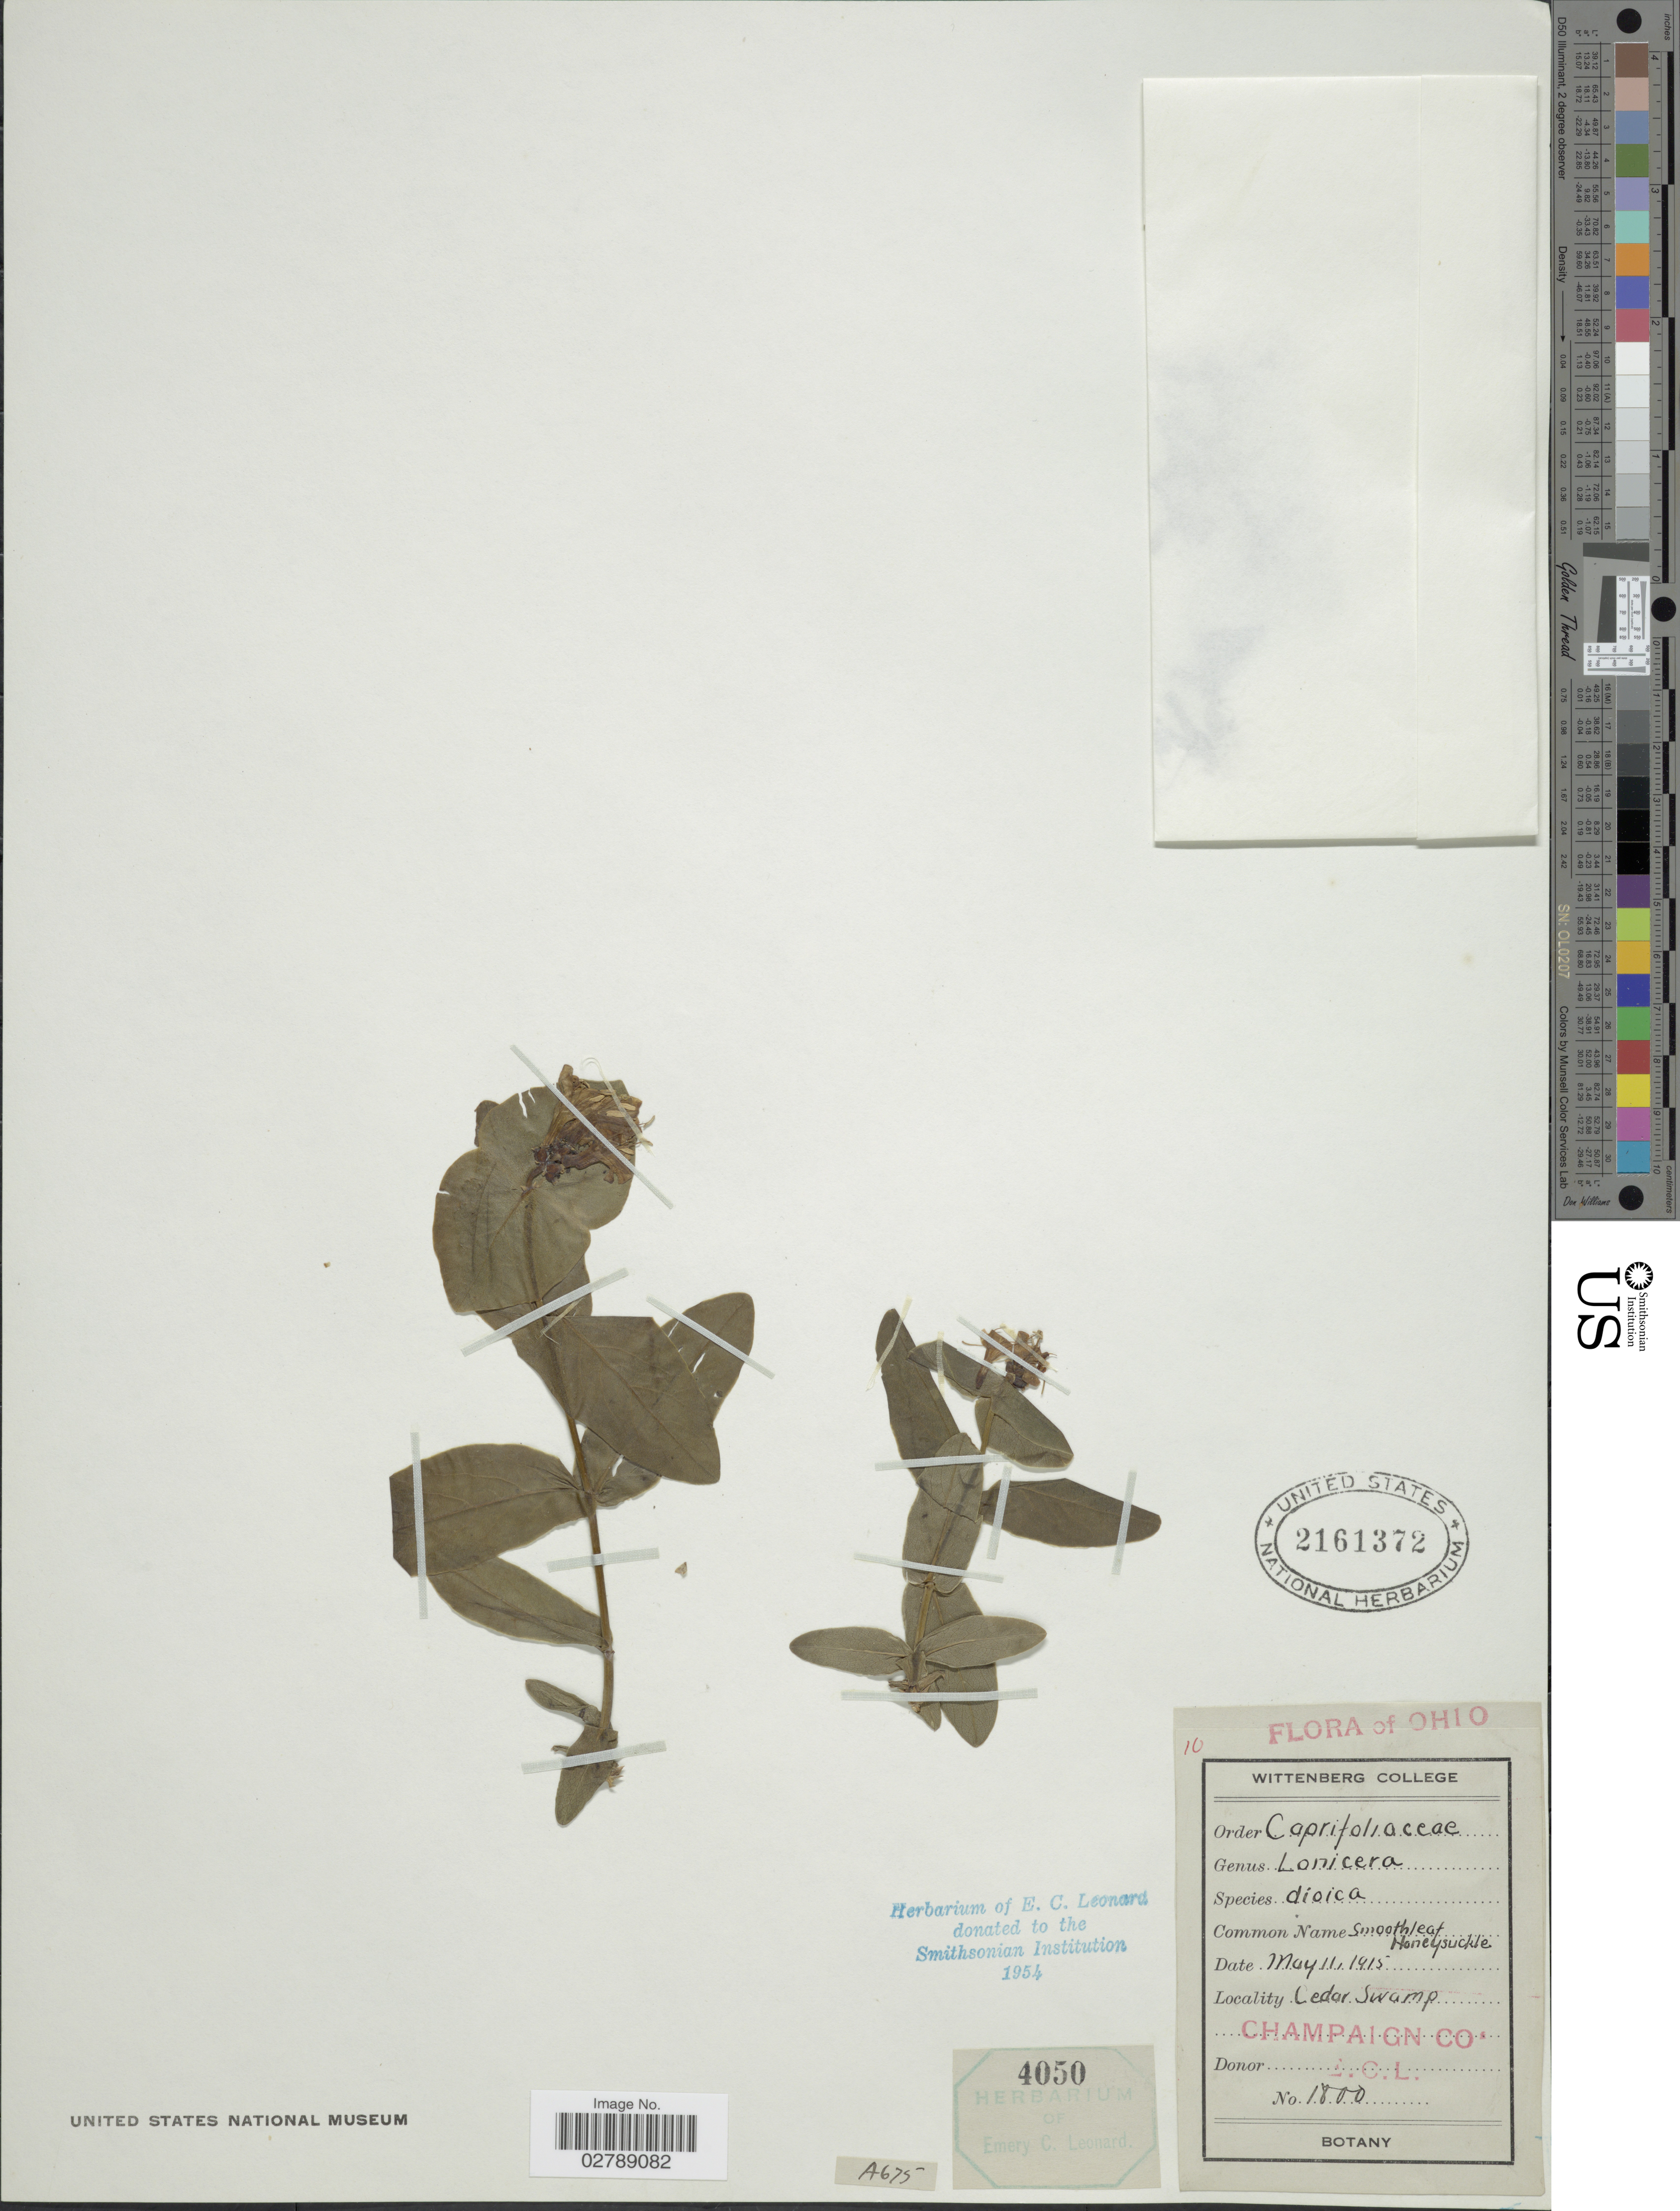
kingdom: Plantae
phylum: Tracheophyta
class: Magnoliopsida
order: Dipsacales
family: Caprifoliaceae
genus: Lonicera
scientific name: Lonicera dioica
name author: L.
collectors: E. C. Leonard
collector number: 1800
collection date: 1915-05-11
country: United States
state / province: Ohio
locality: Cedar Swamp. Champaign Co.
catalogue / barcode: US 2161372